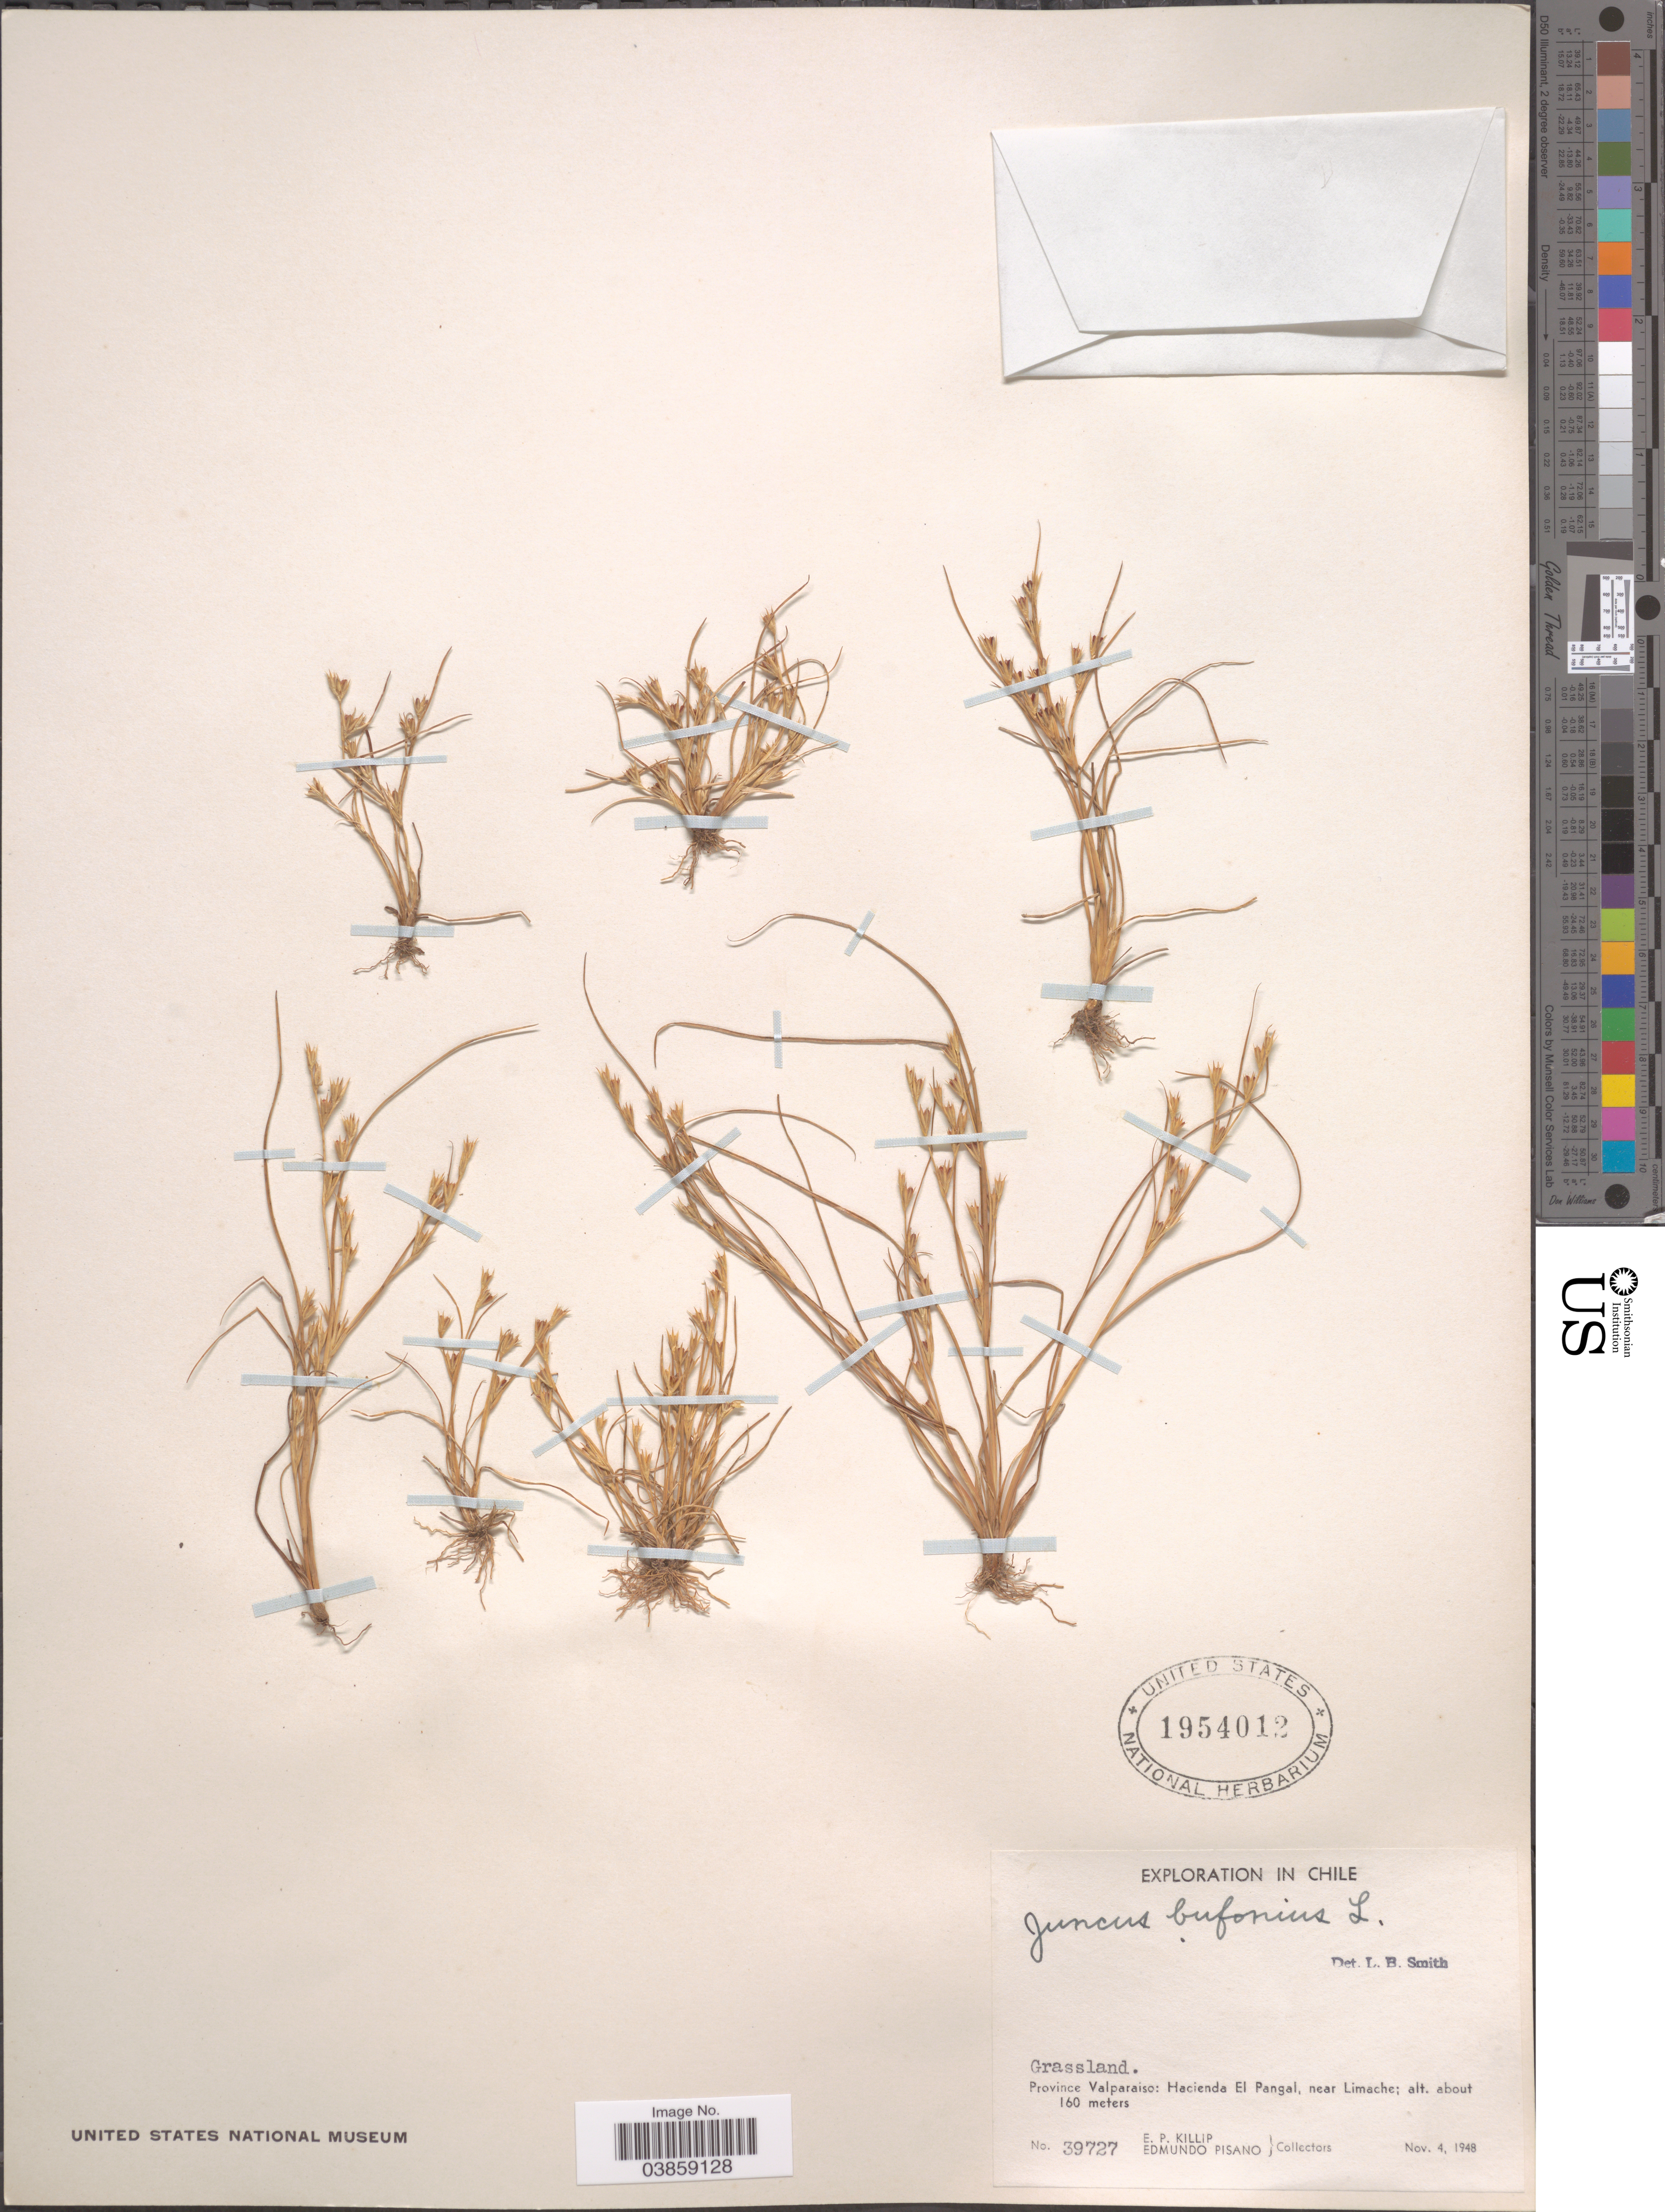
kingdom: Plantae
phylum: Tracheophyta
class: Liliopsida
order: Poales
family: Juncaceae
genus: Juncus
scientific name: Juncus bufonius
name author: L.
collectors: E. P. Killip & E. Pisano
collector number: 39727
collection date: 1948-11-04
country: Chile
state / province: Valparaíso (V)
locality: Hacienda El Pangal, near Limache.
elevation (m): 160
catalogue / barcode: US 1954012